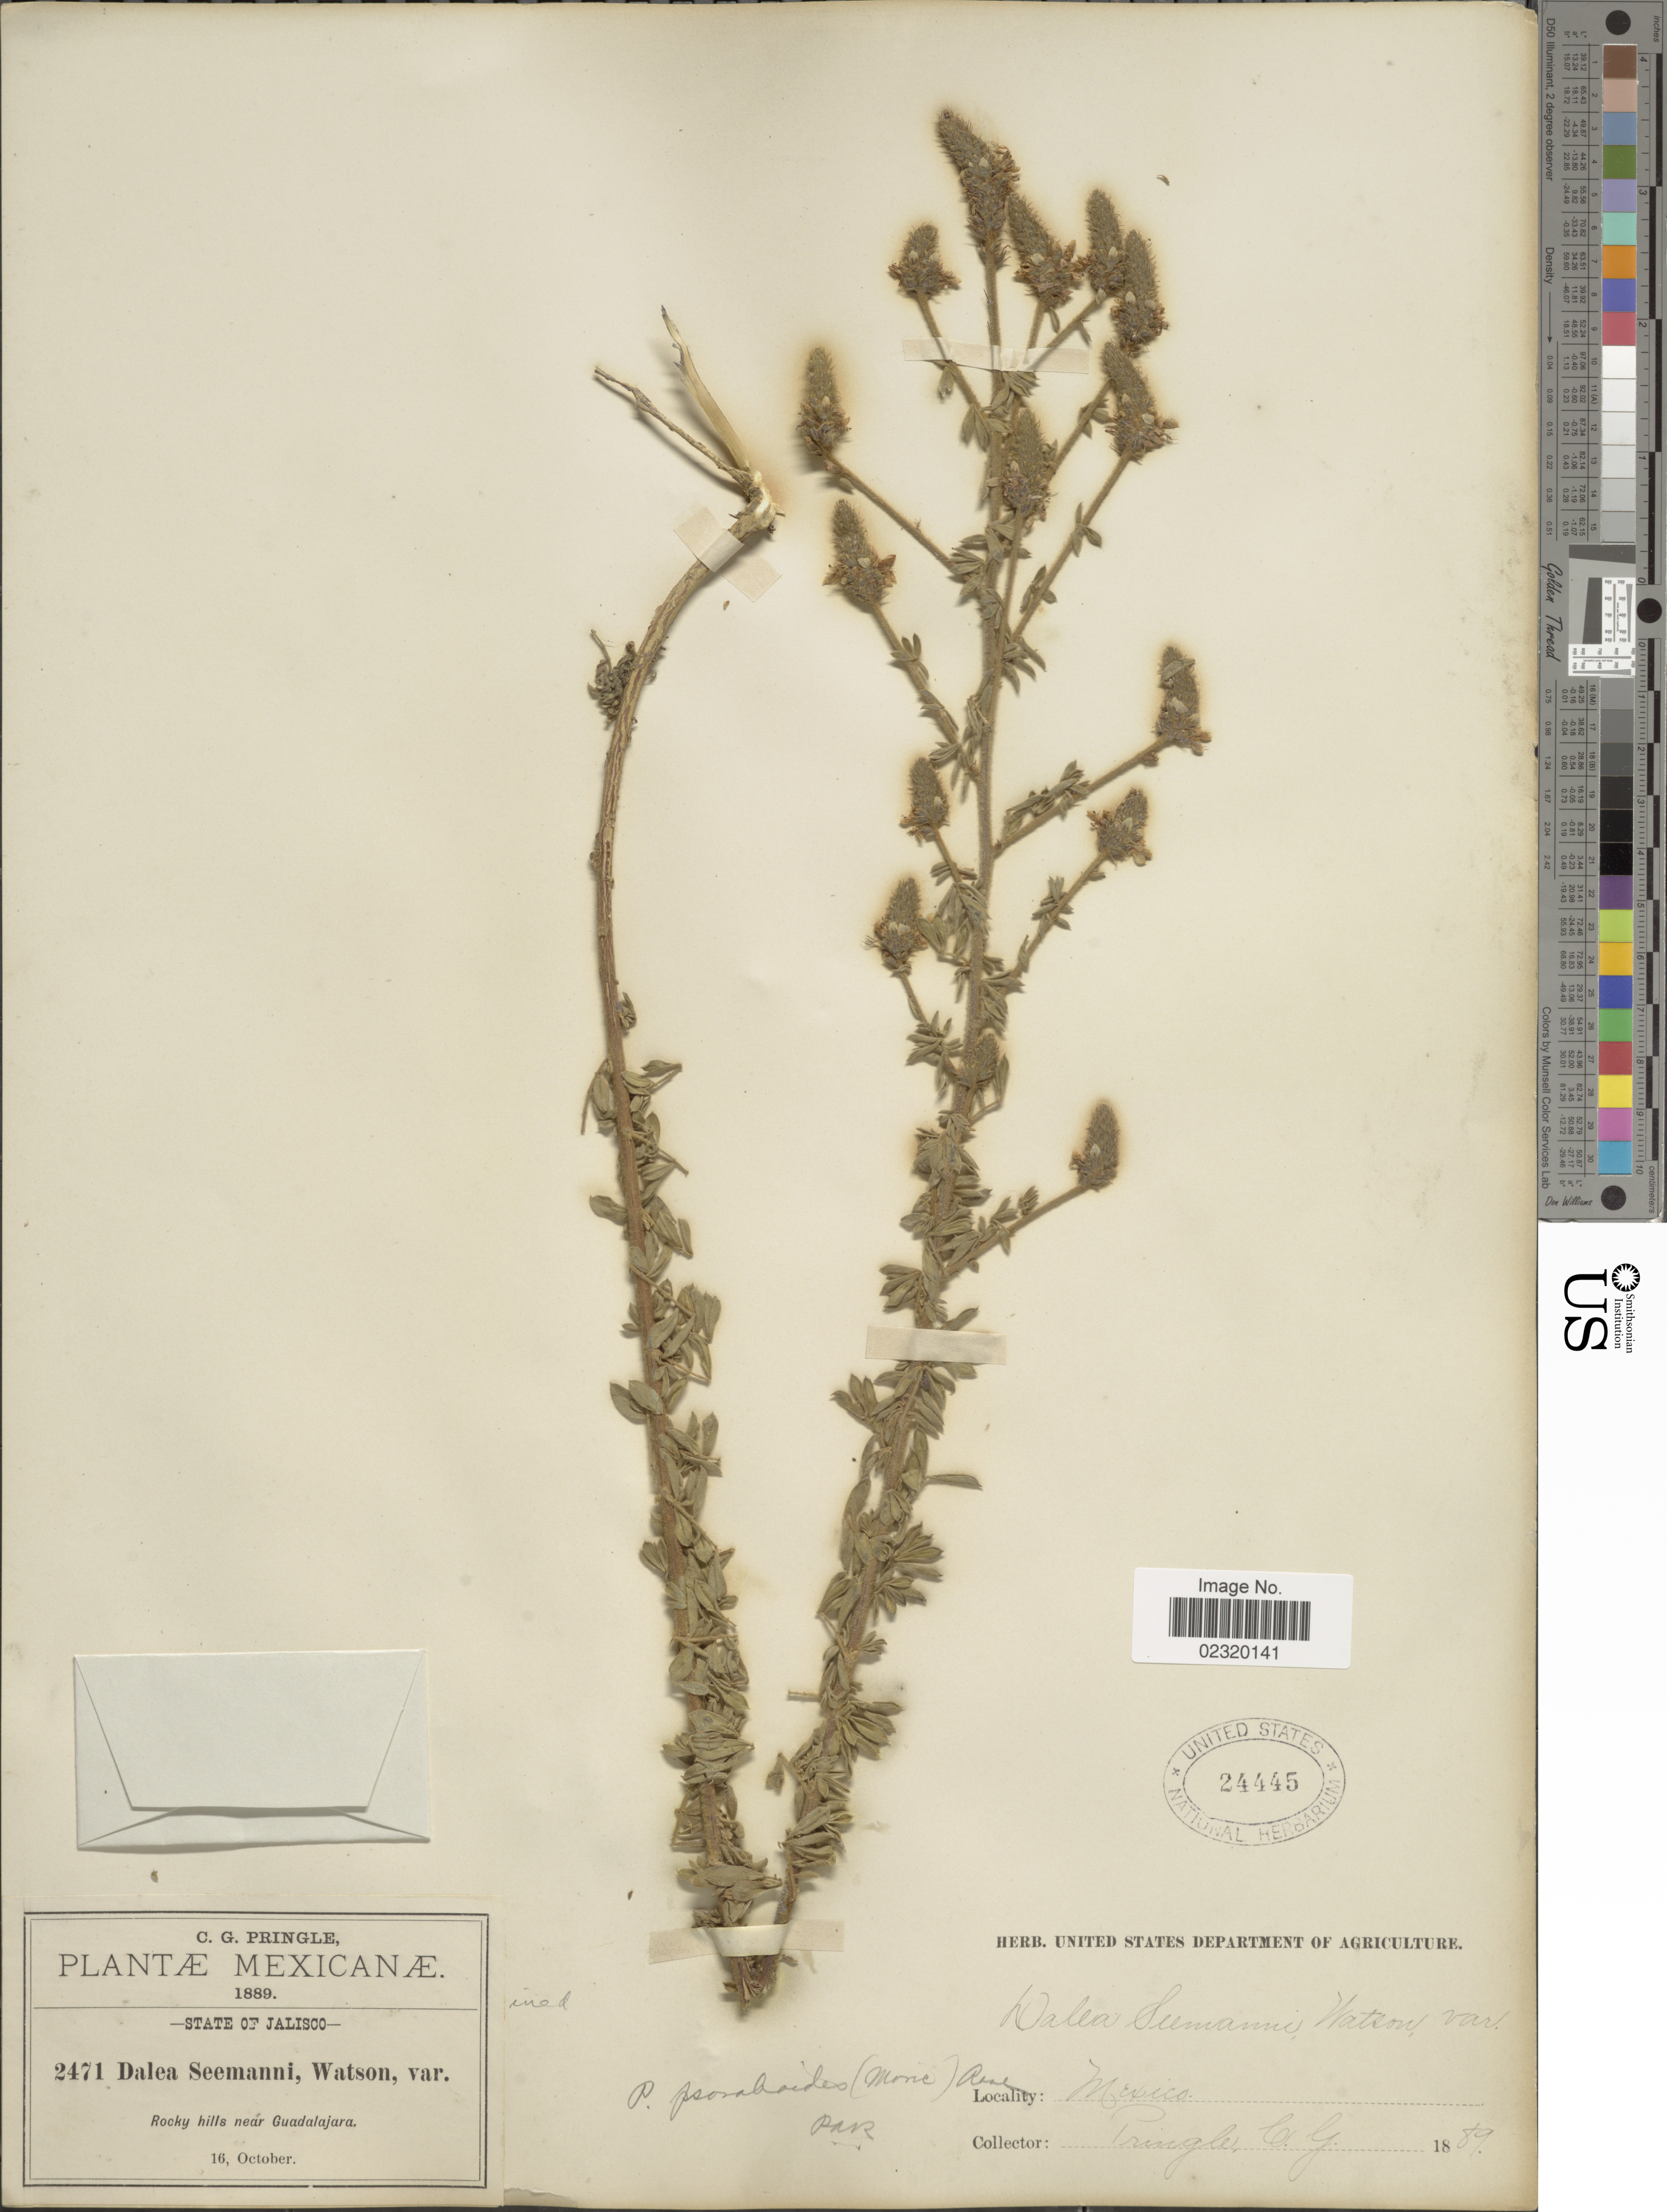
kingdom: Plantae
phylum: Tracheophyta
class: Magnoliopsida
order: Fabales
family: Fabaceae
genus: Dalea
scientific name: Dalea tomentosa var. tomentosa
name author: (Cav.) Willd.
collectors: C. G. Pringle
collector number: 2471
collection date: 1889-10-16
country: Mexico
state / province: Jalisco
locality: Near Guadalajara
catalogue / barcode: US 24445